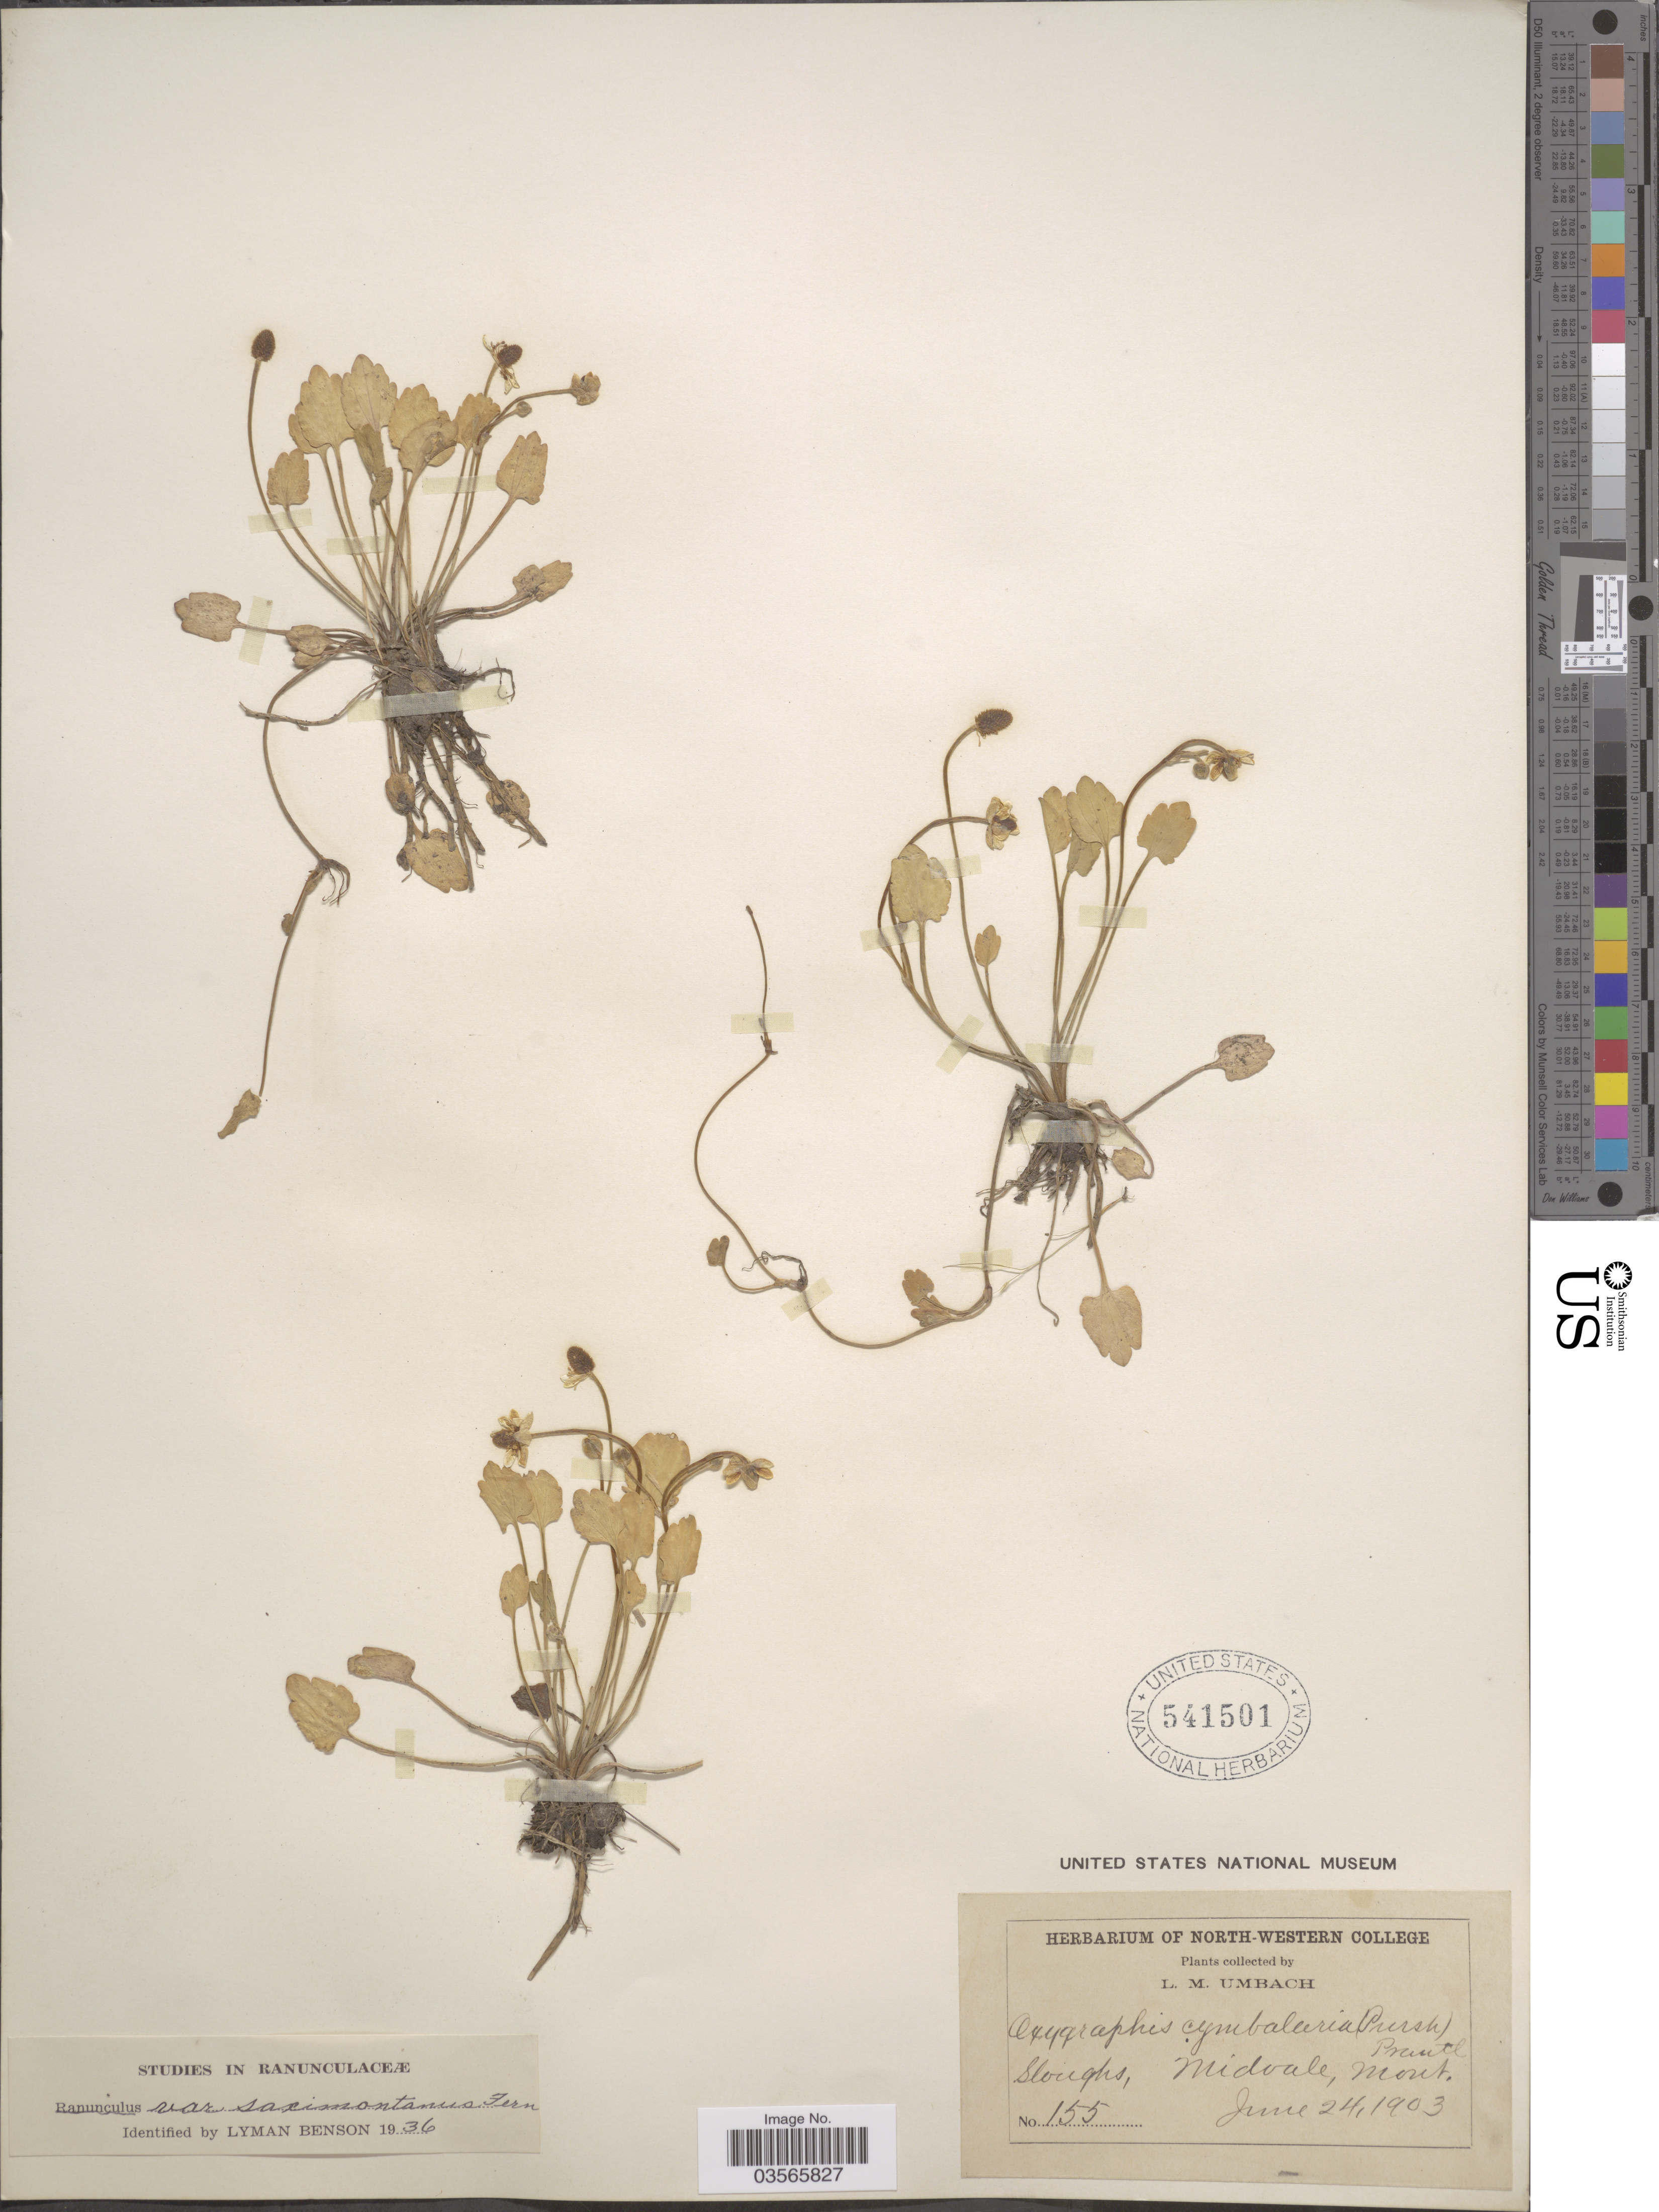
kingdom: Plantae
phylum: Tracheophyta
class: Magnoliopsida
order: Ranunculales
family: Ranunculaceae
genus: Halerpestes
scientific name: Halerpestes cymbalaria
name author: (Pursh) Greene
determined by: Strong, M. T., (US), Smithsonian Institution - National Museum of Natural History (UNITED STATES)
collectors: L. M. Umbach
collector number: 155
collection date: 1903-06-24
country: United States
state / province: Montana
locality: Sloughs, Midvale.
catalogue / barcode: US 541501